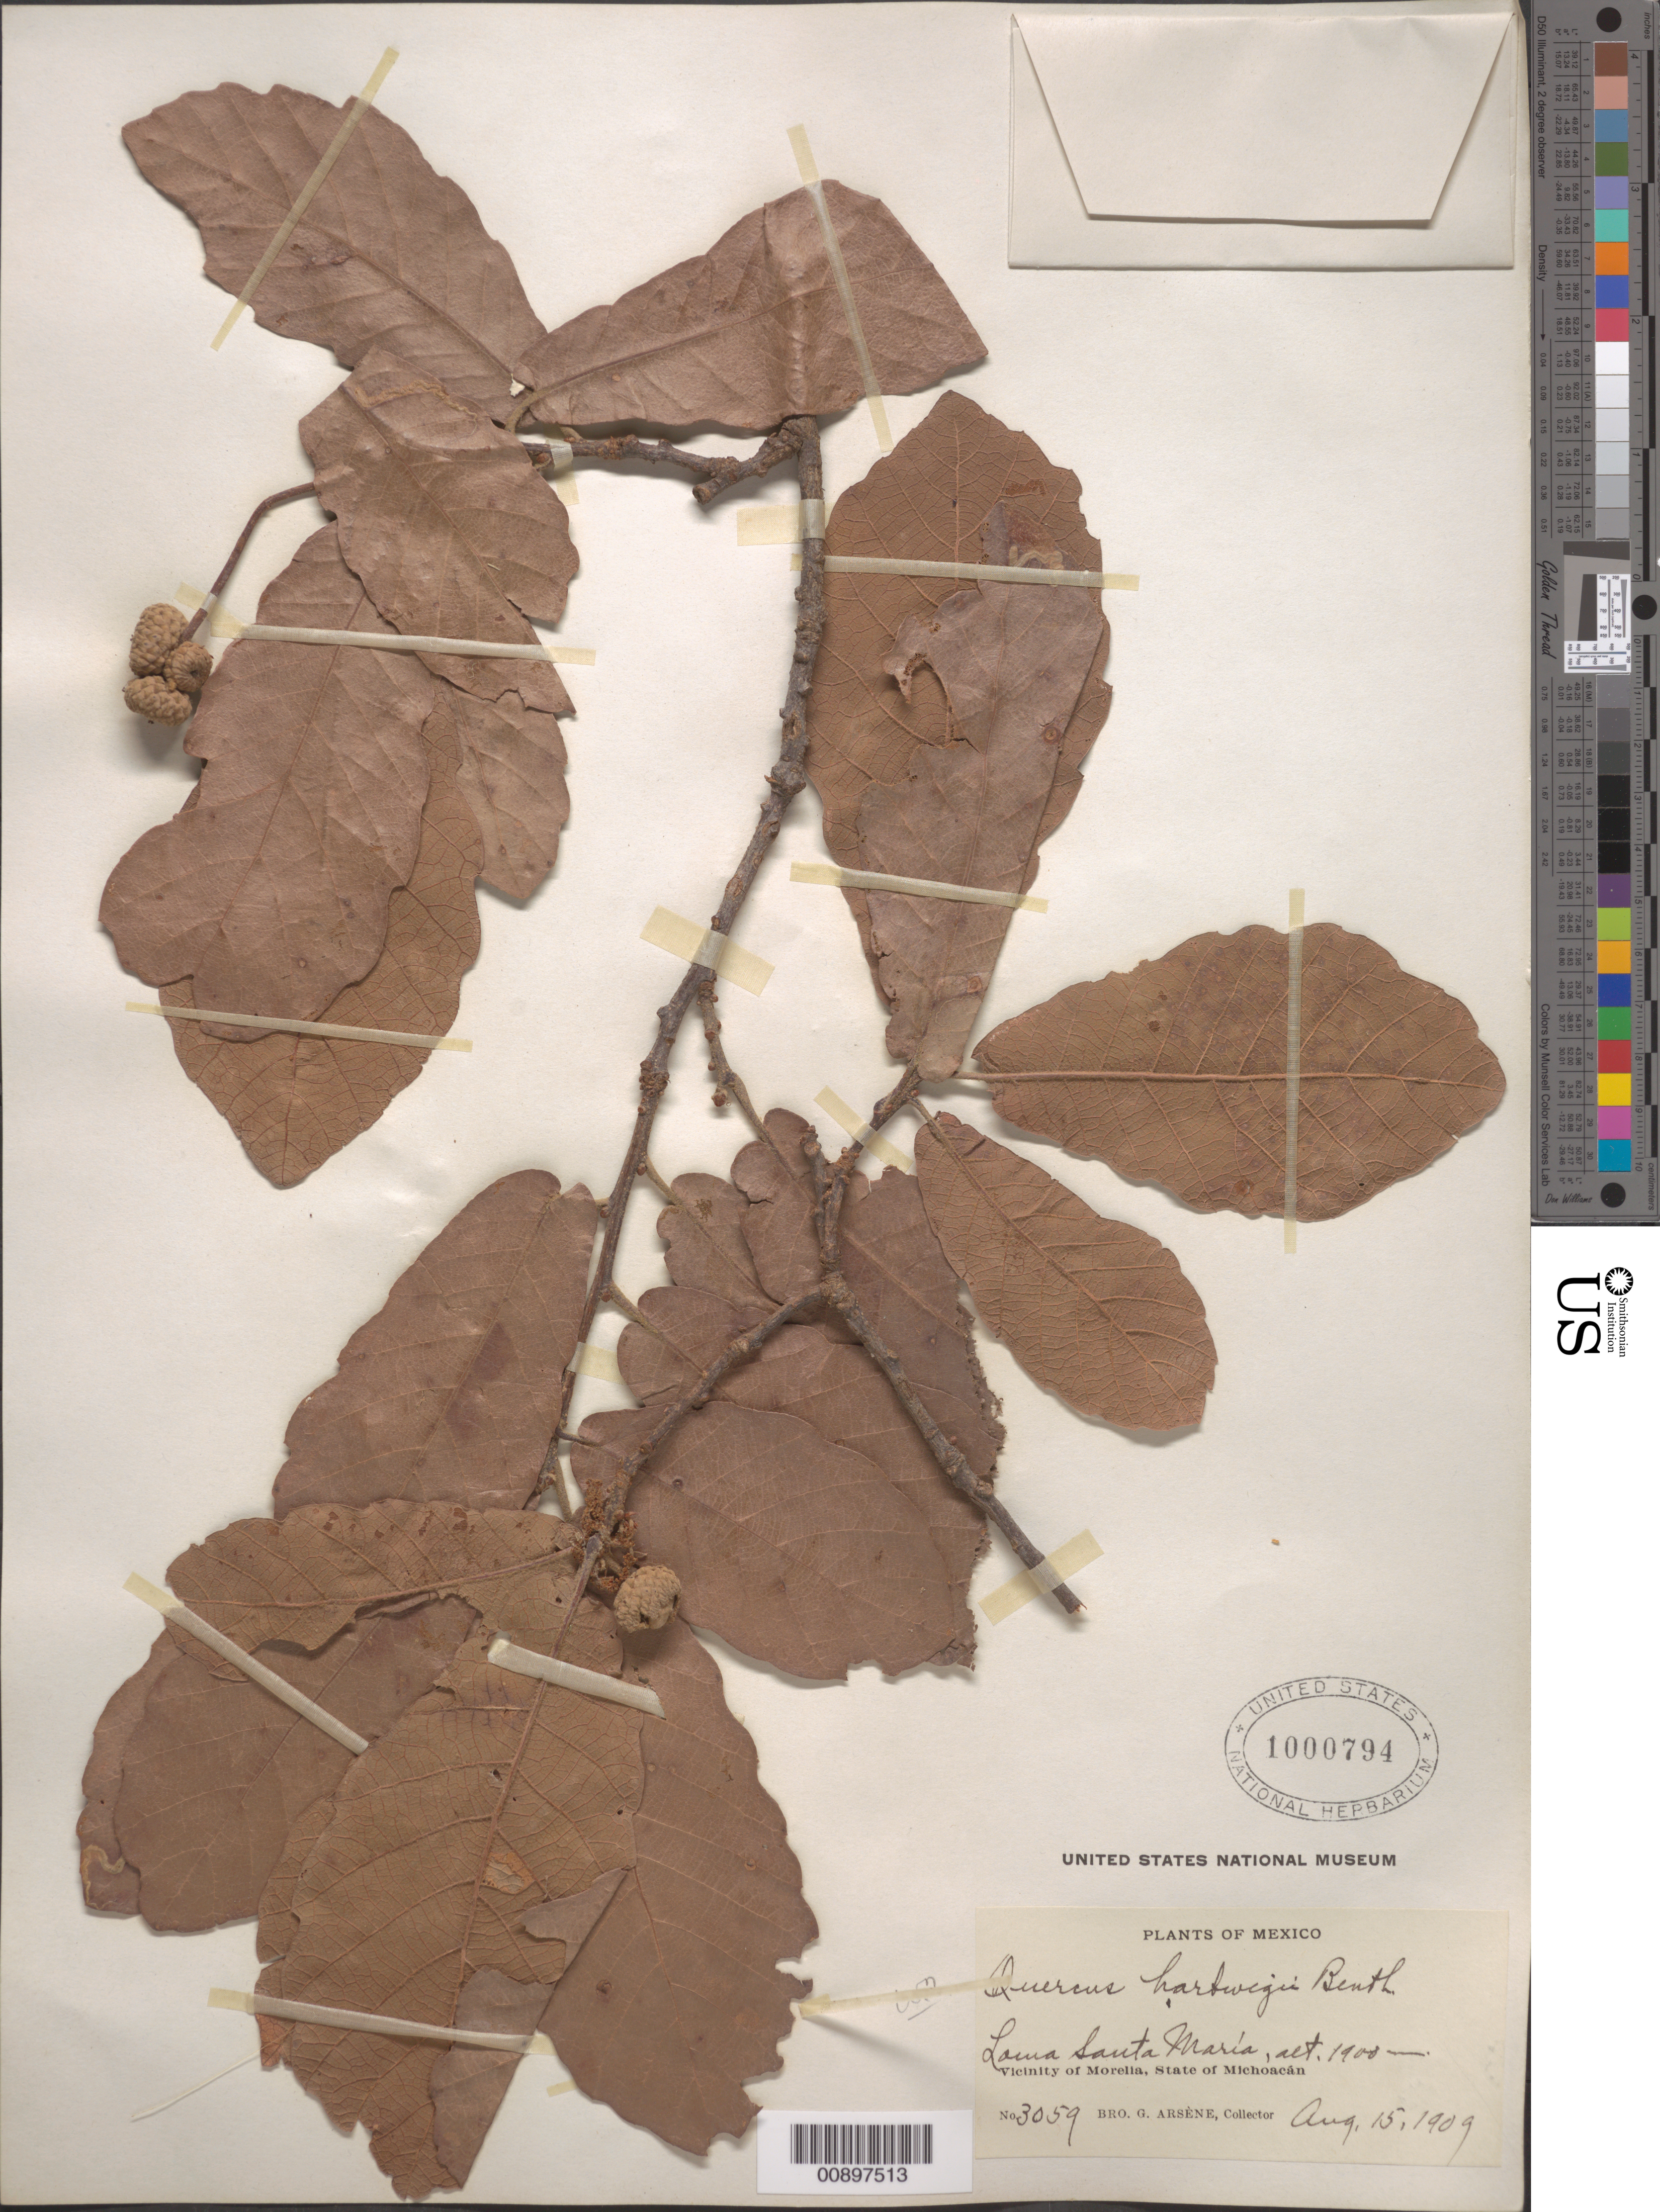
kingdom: Plantae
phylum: Tracheophyta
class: Magnoliopsida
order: Fagales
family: Fagaceae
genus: Quercus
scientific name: Quercus hartwegii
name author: Benth.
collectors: Bro. G. Arsène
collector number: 3059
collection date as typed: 15 Aug 1909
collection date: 1909-08-15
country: Mexico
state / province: Michoacán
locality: Loma Santa María. Vicinity of Morelia, State of Michoacán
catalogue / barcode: US 1000794